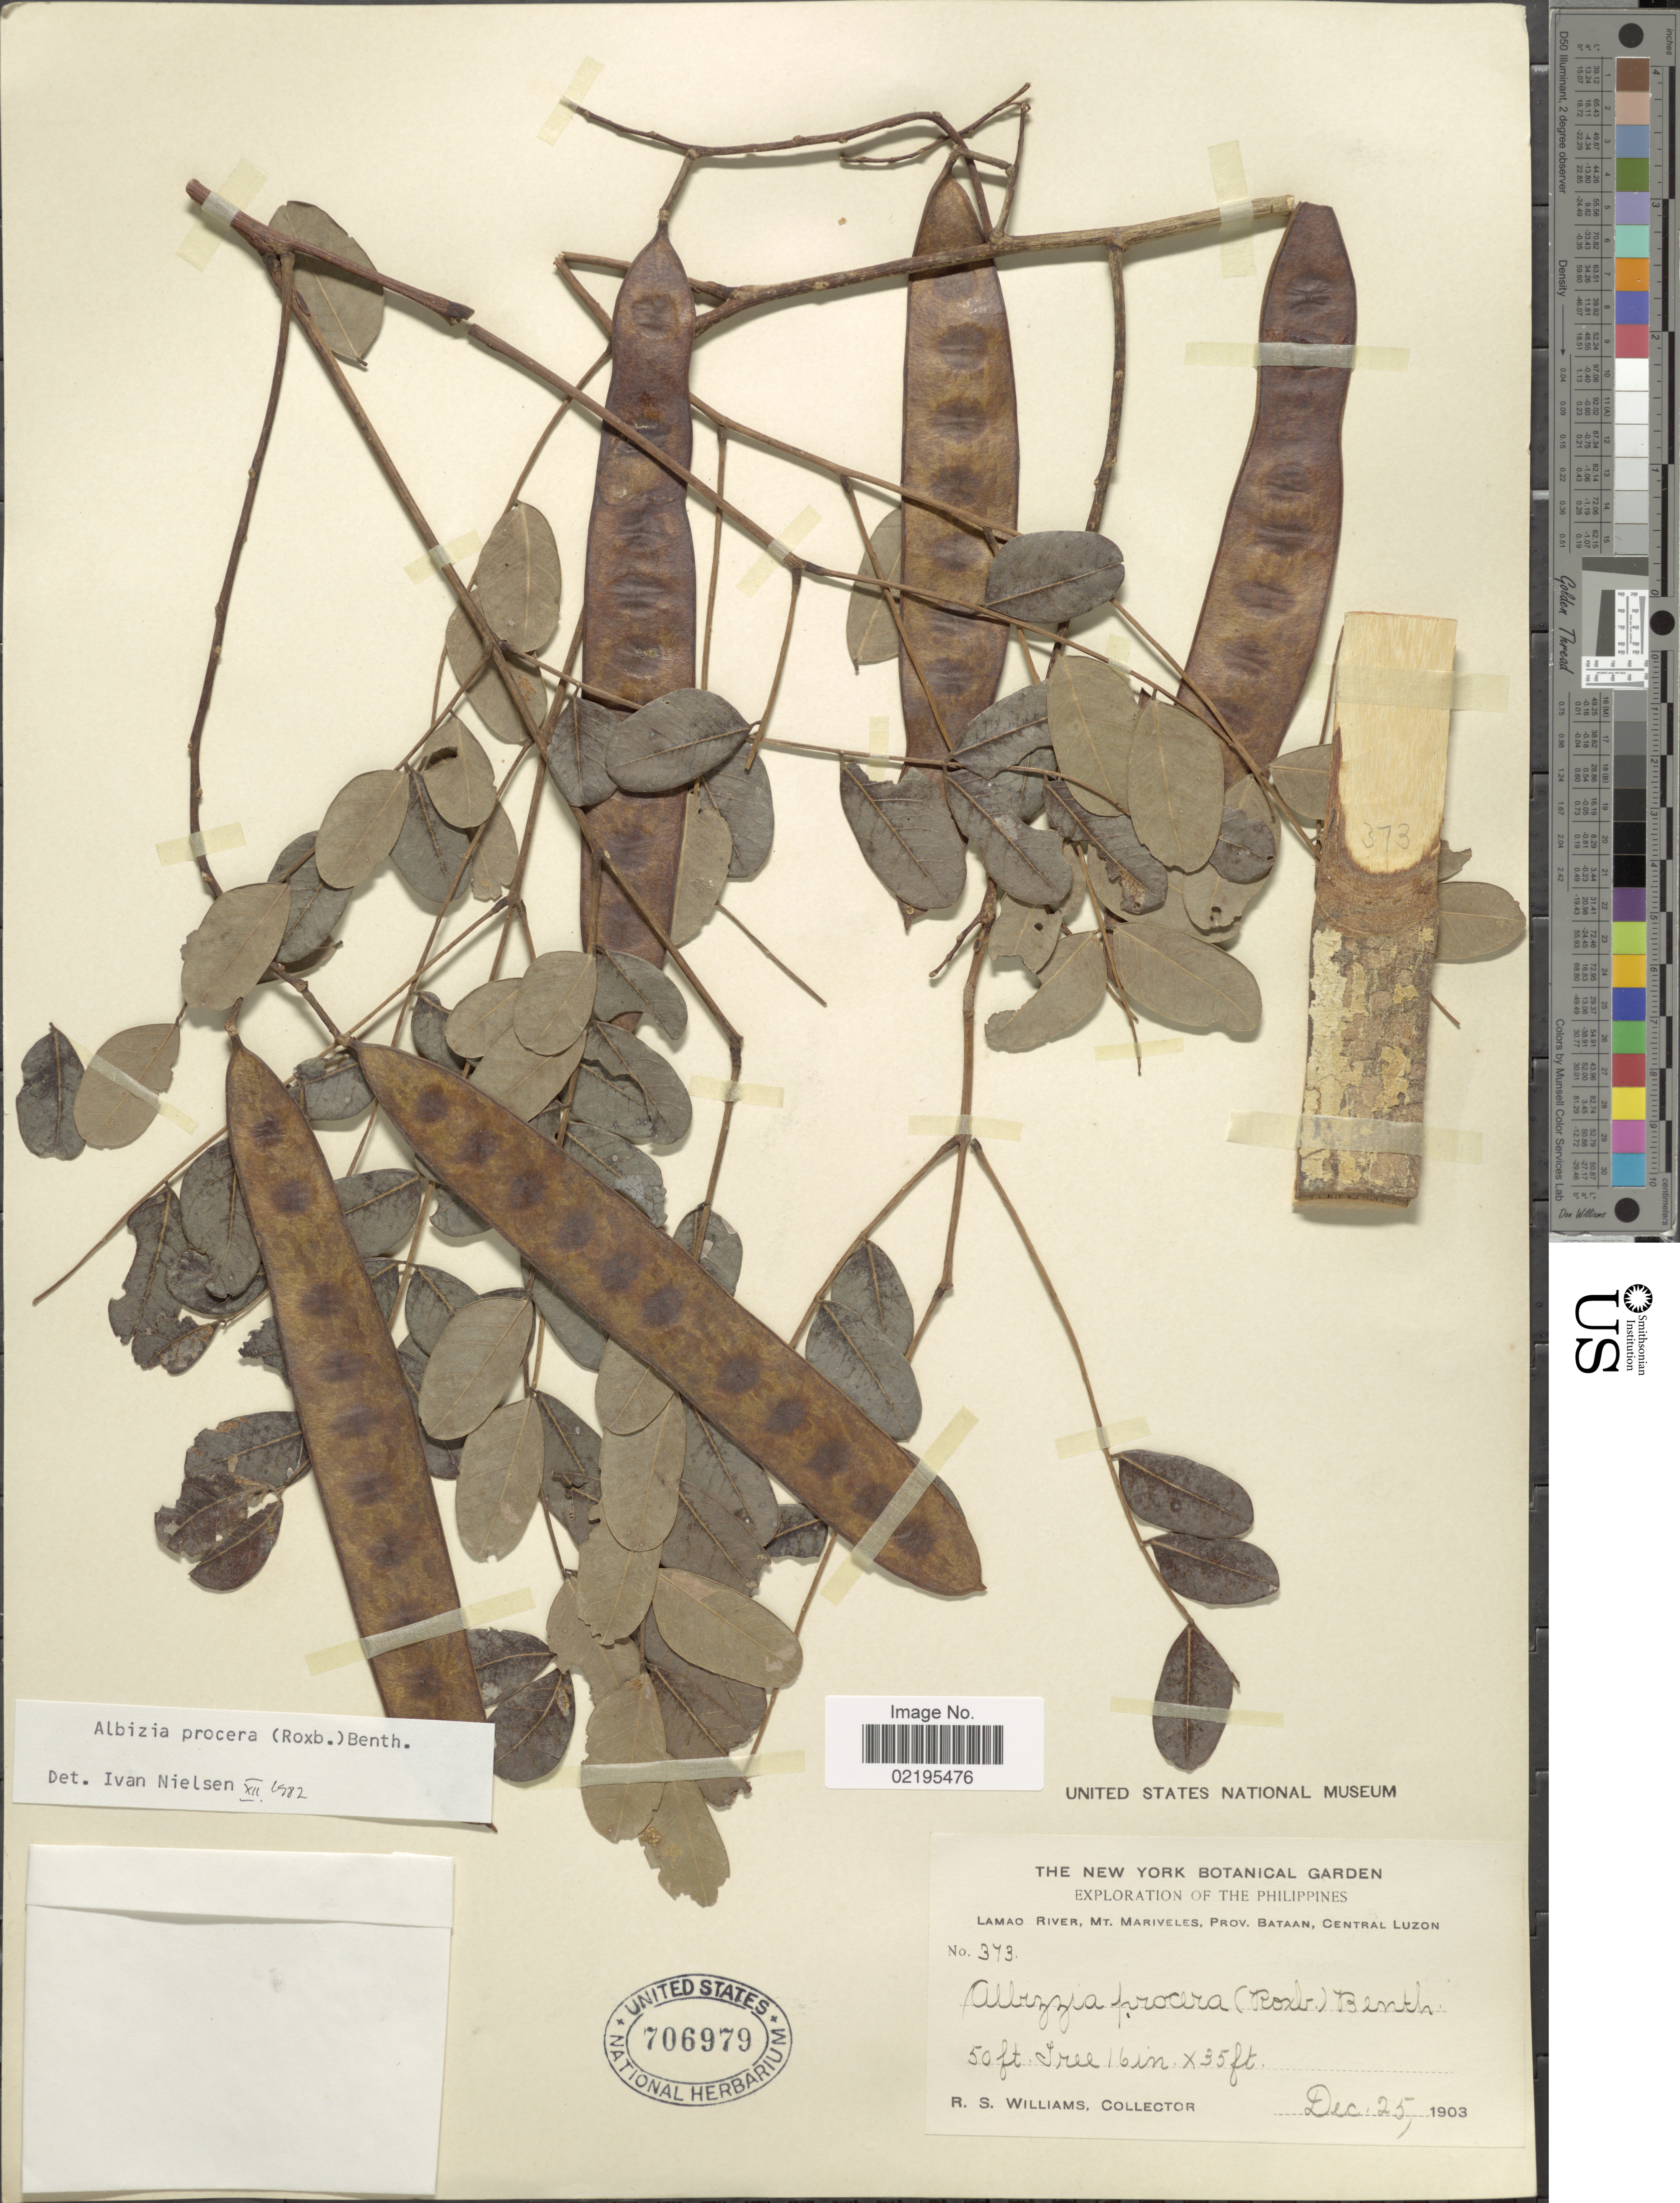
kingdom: Plantae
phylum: Tracheophyta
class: Magnoliopsida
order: Fabales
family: Fabaceae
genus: Albizia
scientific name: Albizia procera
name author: (Roxb.) Benth.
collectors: R. S. Williams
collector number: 373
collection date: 1903-12-25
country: Philippines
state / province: Central Luzon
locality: Lamao River, Mt. Mariveles, Prov. Bataan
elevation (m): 15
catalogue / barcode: US 706979